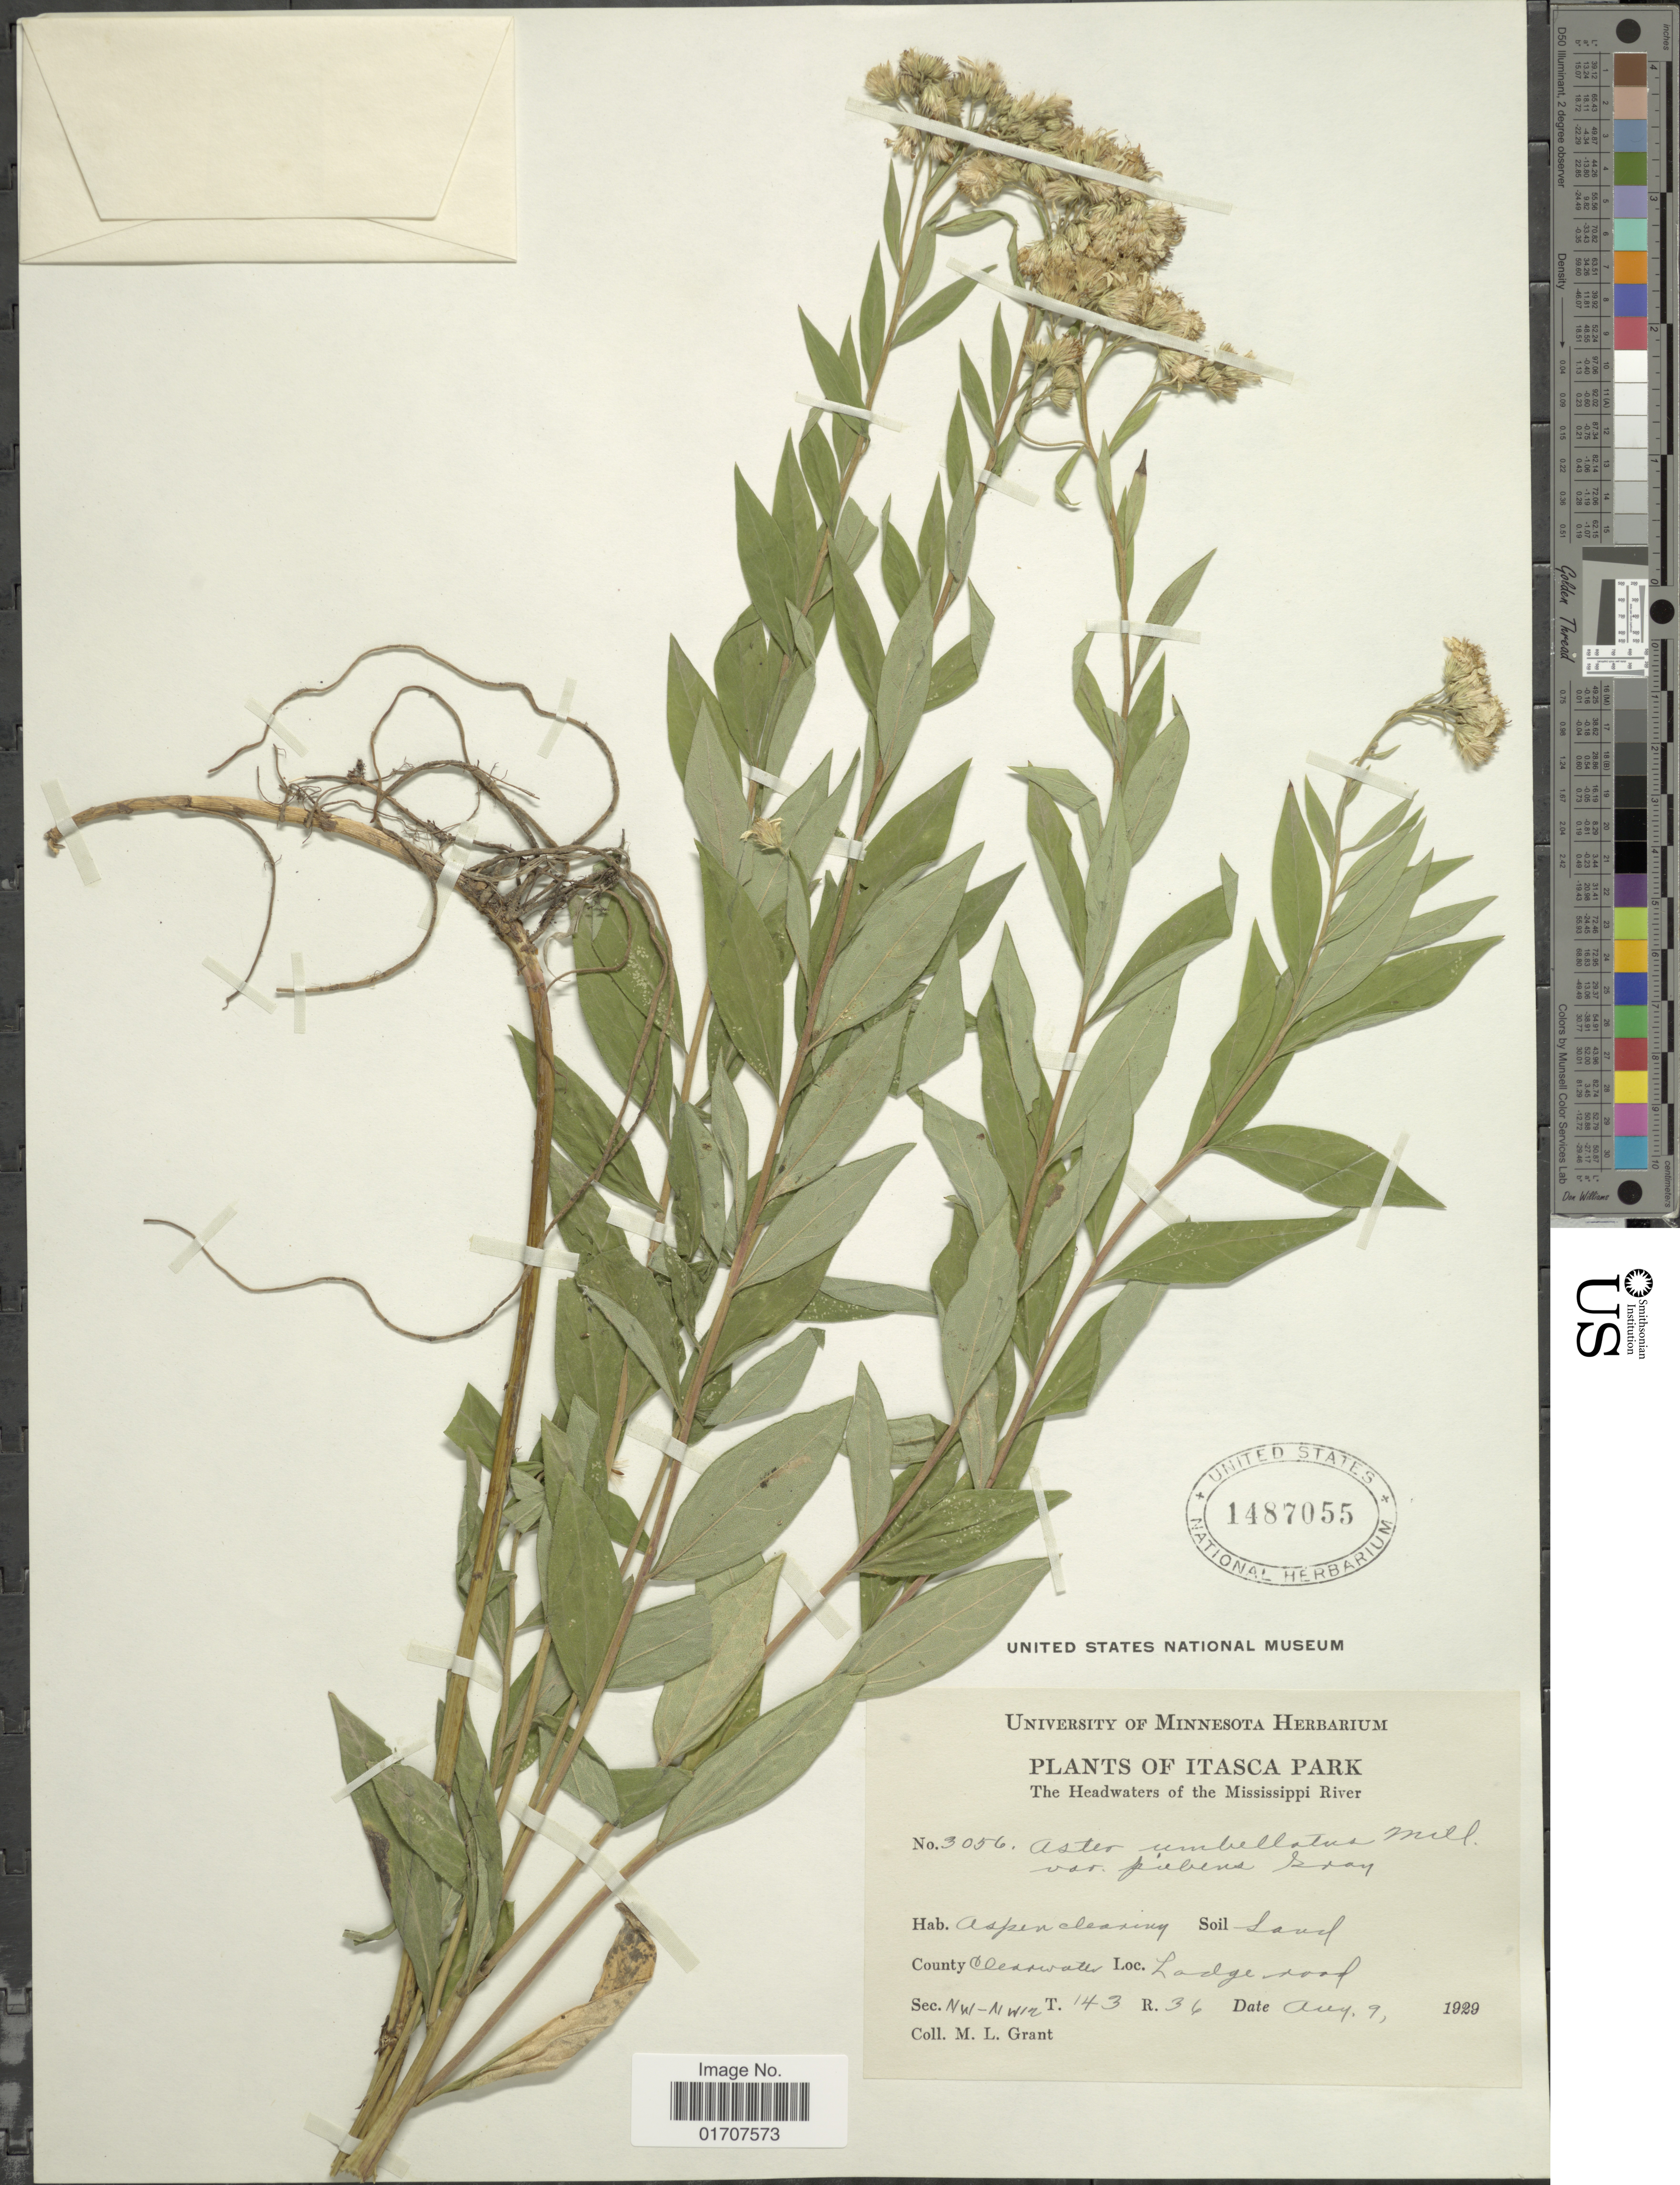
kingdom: Plantae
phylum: Tracheophyta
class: Magnoliopsida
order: Asterales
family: Asteraceae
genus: Doellingeria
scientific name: Doellingeria umbellata var. pubens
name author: (A. Gray) Britton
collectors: M. L. Grant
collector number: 3056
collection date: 1929-08-09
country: United States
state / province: Minnesota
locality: Itasca Park, The Headwaters of the Mississippi River, County: Clearwater, Lodge road, Sec NW-NW12 T143 R36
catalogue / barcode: US 1487055